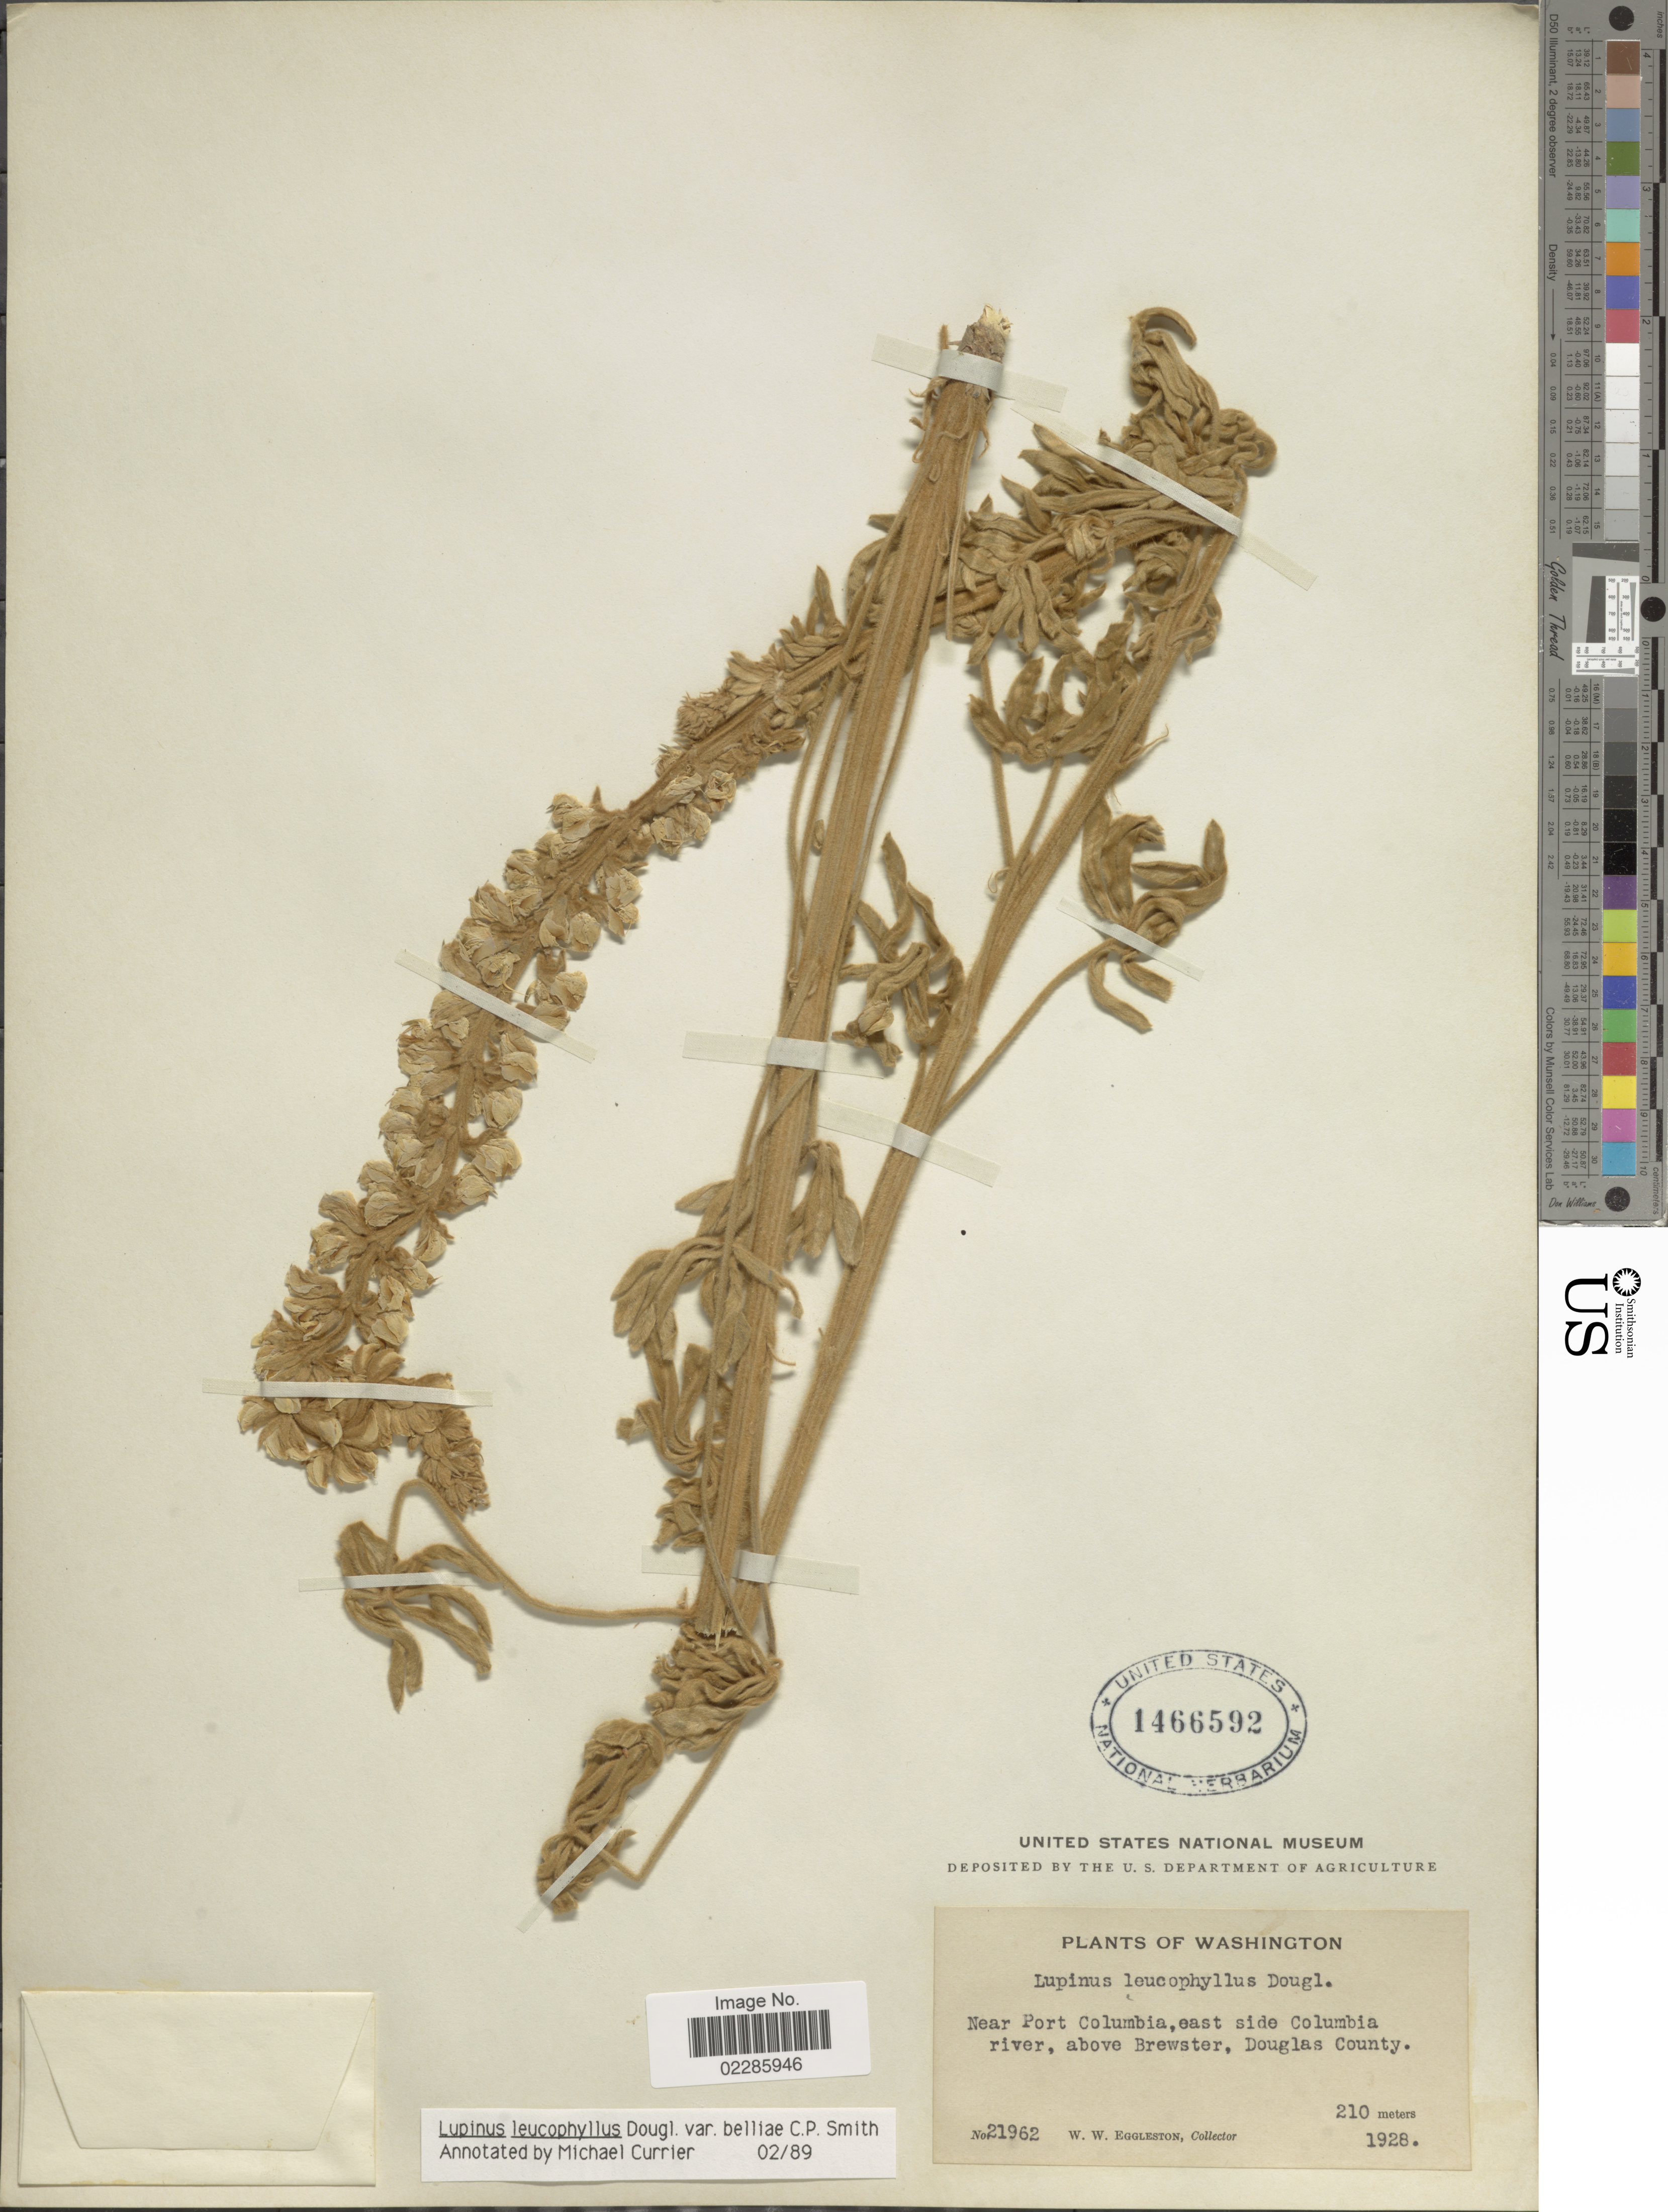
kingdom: Plantae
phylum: Tracheophyta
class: Magnoliopsida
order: Fabales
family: Fabaceae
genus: Lupinus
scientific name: Lupinus leucophyllus var. belliae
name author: C.P. Sm.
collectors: W. W. Eggleston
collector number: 21962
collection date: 1928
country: United States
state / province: Washington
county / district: Douglas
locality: Near Port Columbia, east side Columbia river, above Brewster, Douglas County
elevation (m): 210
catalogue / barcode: US 1466592